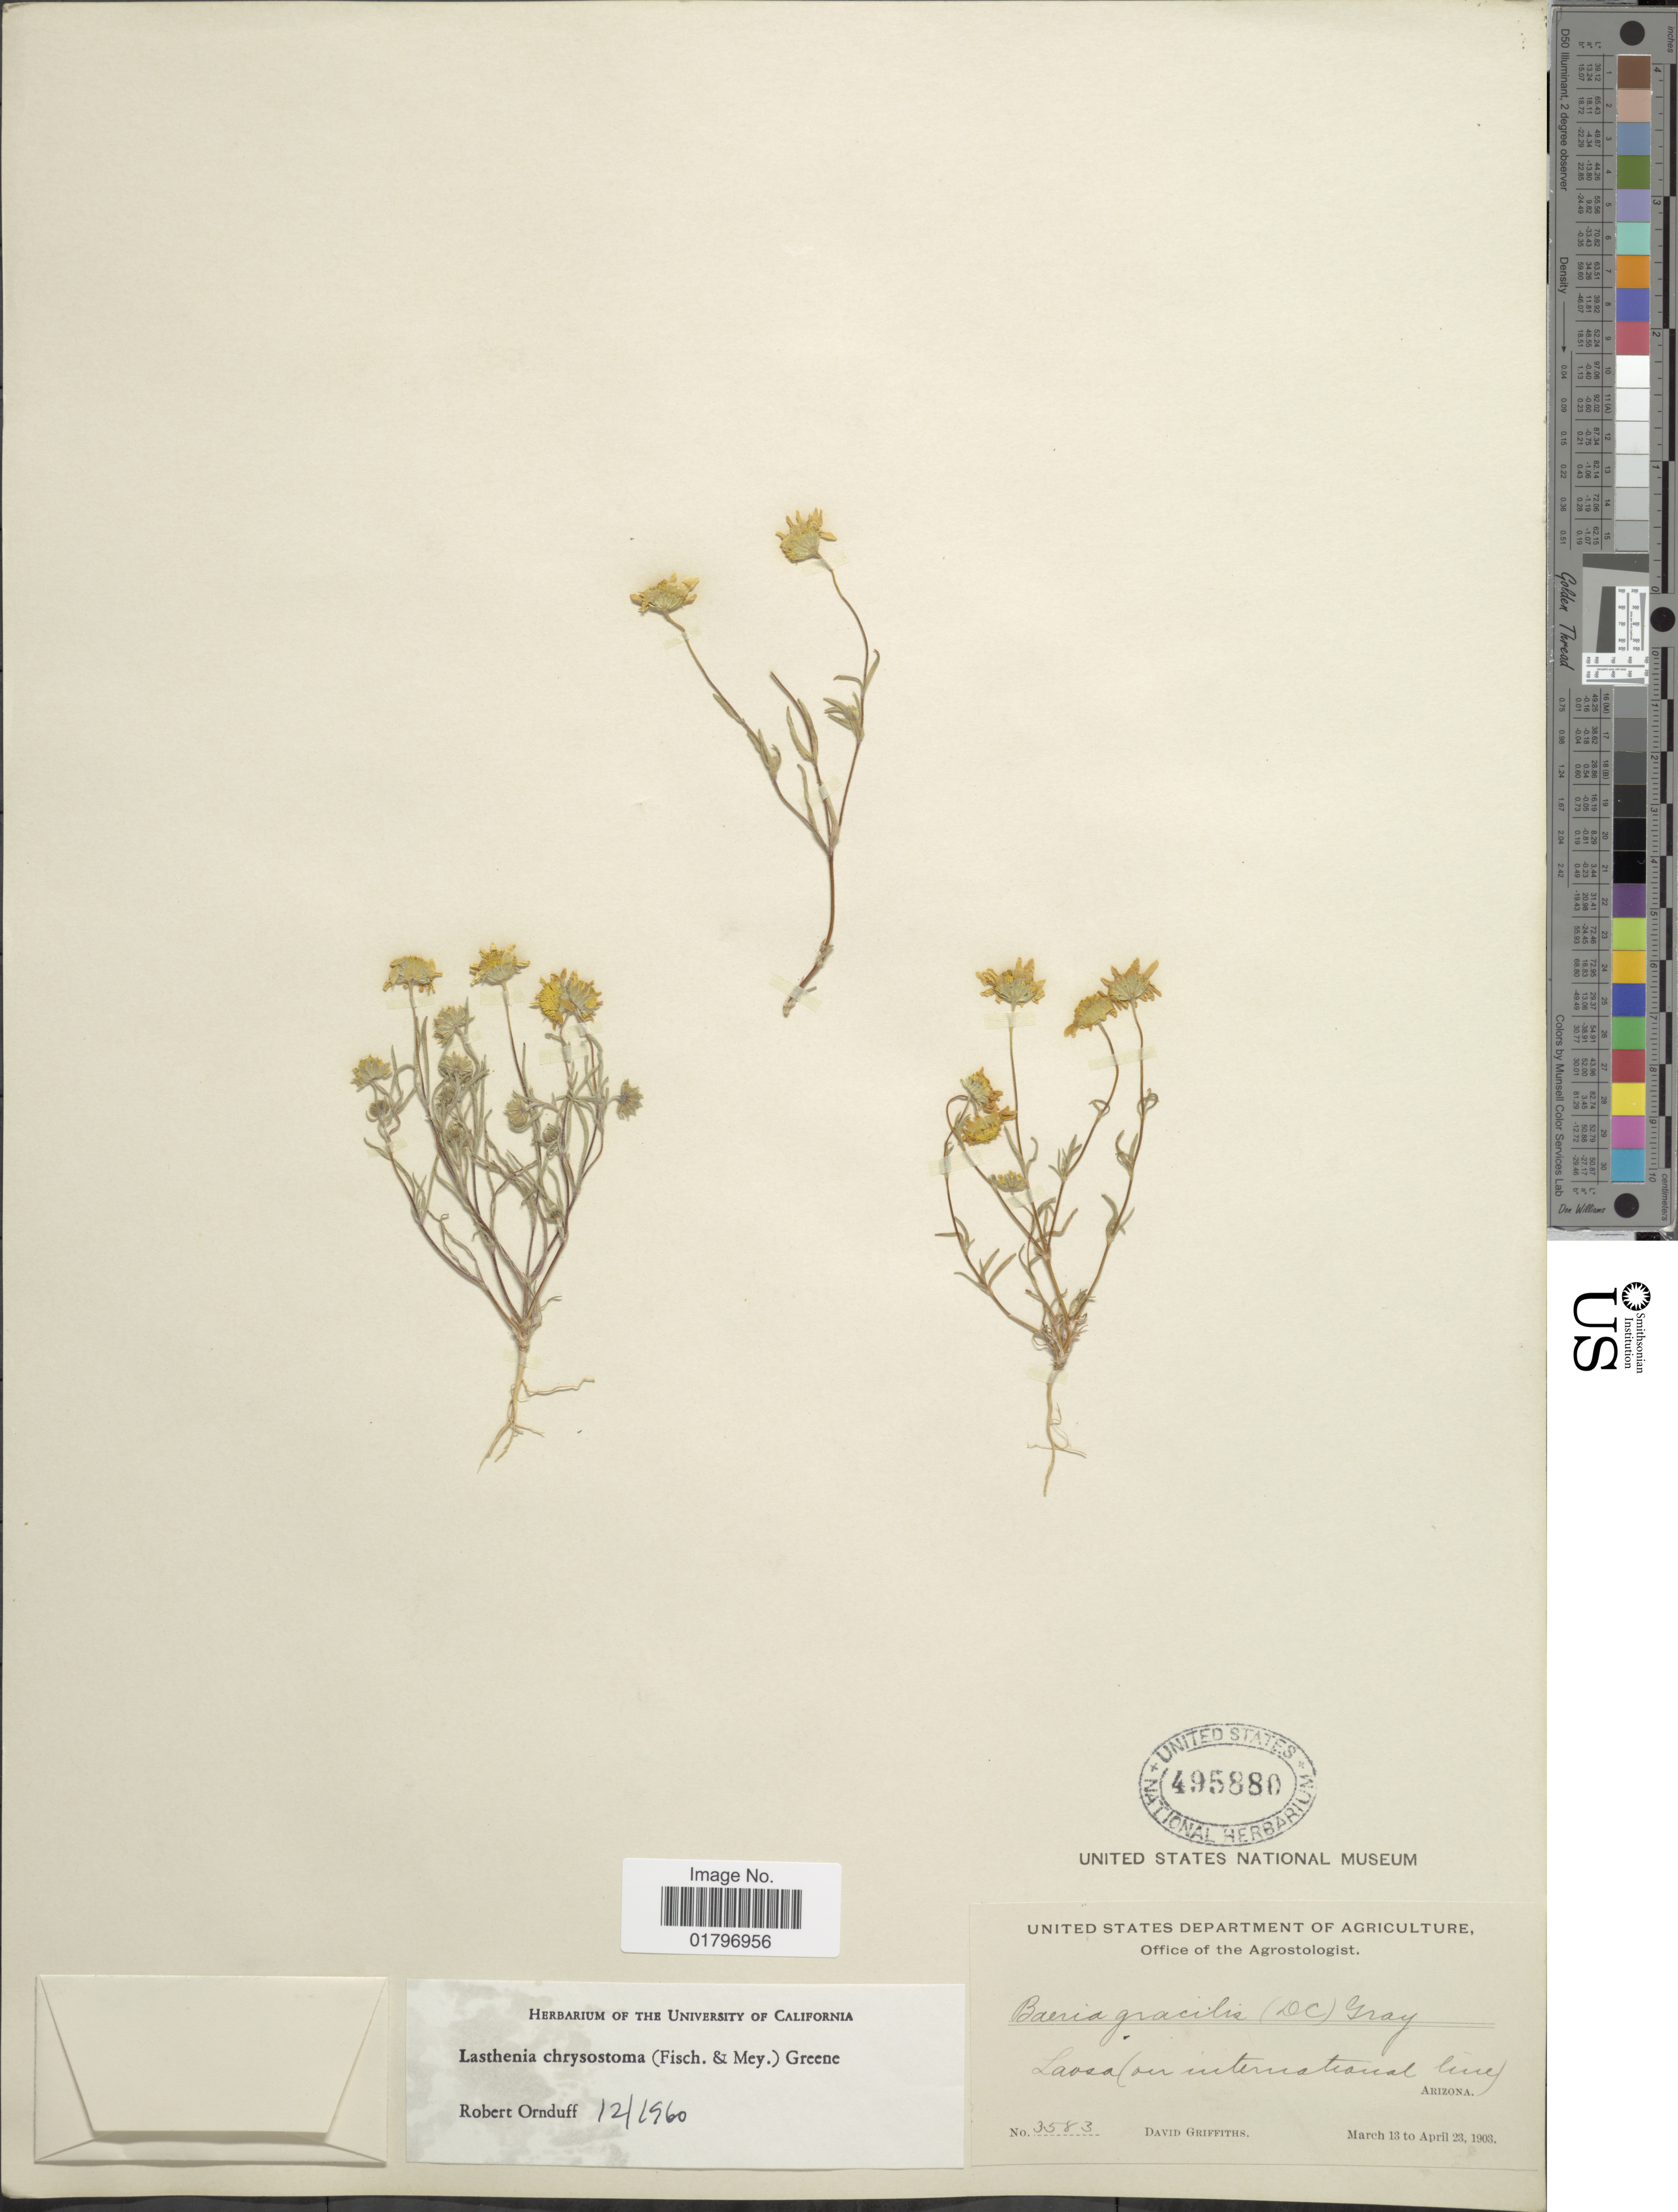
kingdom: Plantae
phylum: Tracheophyta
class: Magnoliopsida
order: Asterales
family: Asteraceae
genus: Lasthenia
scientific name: Lasthenia chrysostoma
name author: (Fisch. & C.A. Mey.) Greene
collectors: D. Griffiths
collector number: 3583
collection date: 1903-03-13/1903-04-23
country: United States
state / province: Arizona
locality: Laosa (on intermotional line)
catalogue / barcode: US 495880